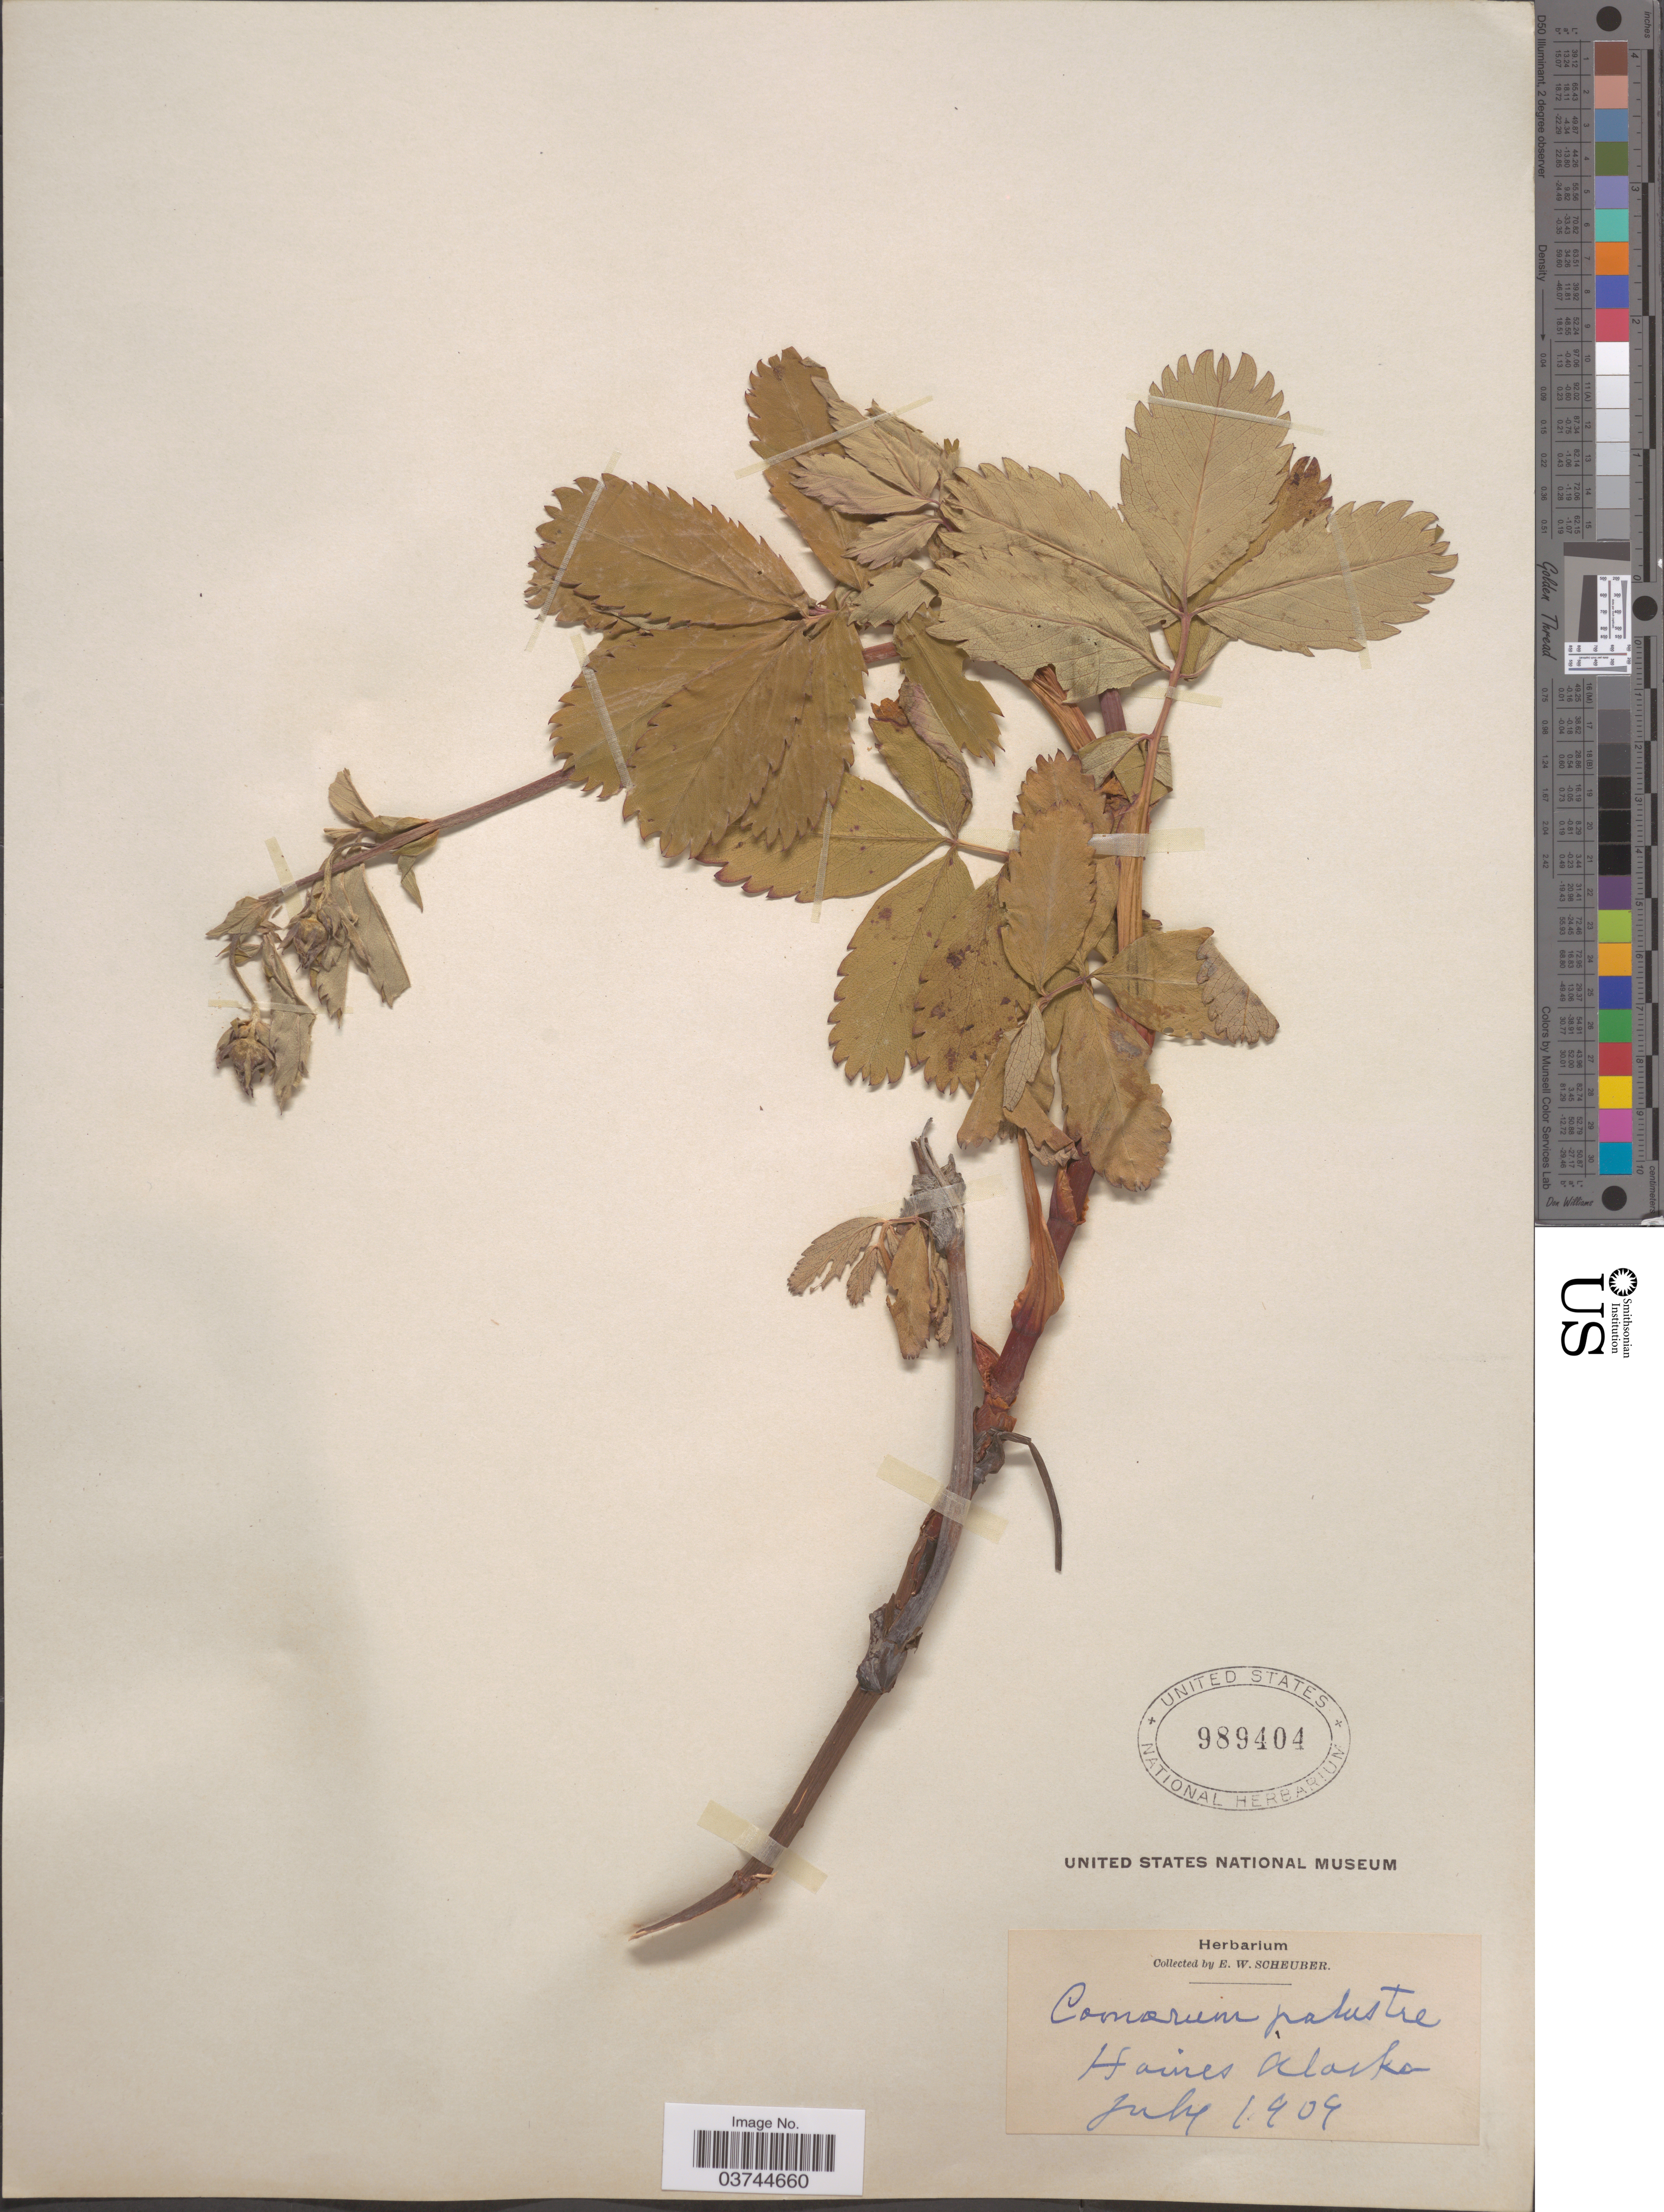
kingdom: Plantae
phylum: Tracheophyta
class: Magnoliopsida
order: Rosales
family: Rosaceae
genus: Comarum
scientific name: Comarum palustre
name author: L.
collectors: E. Scheuber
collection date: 1909-07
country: United States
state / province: Alaska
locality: Haines.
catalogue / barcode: US 989404